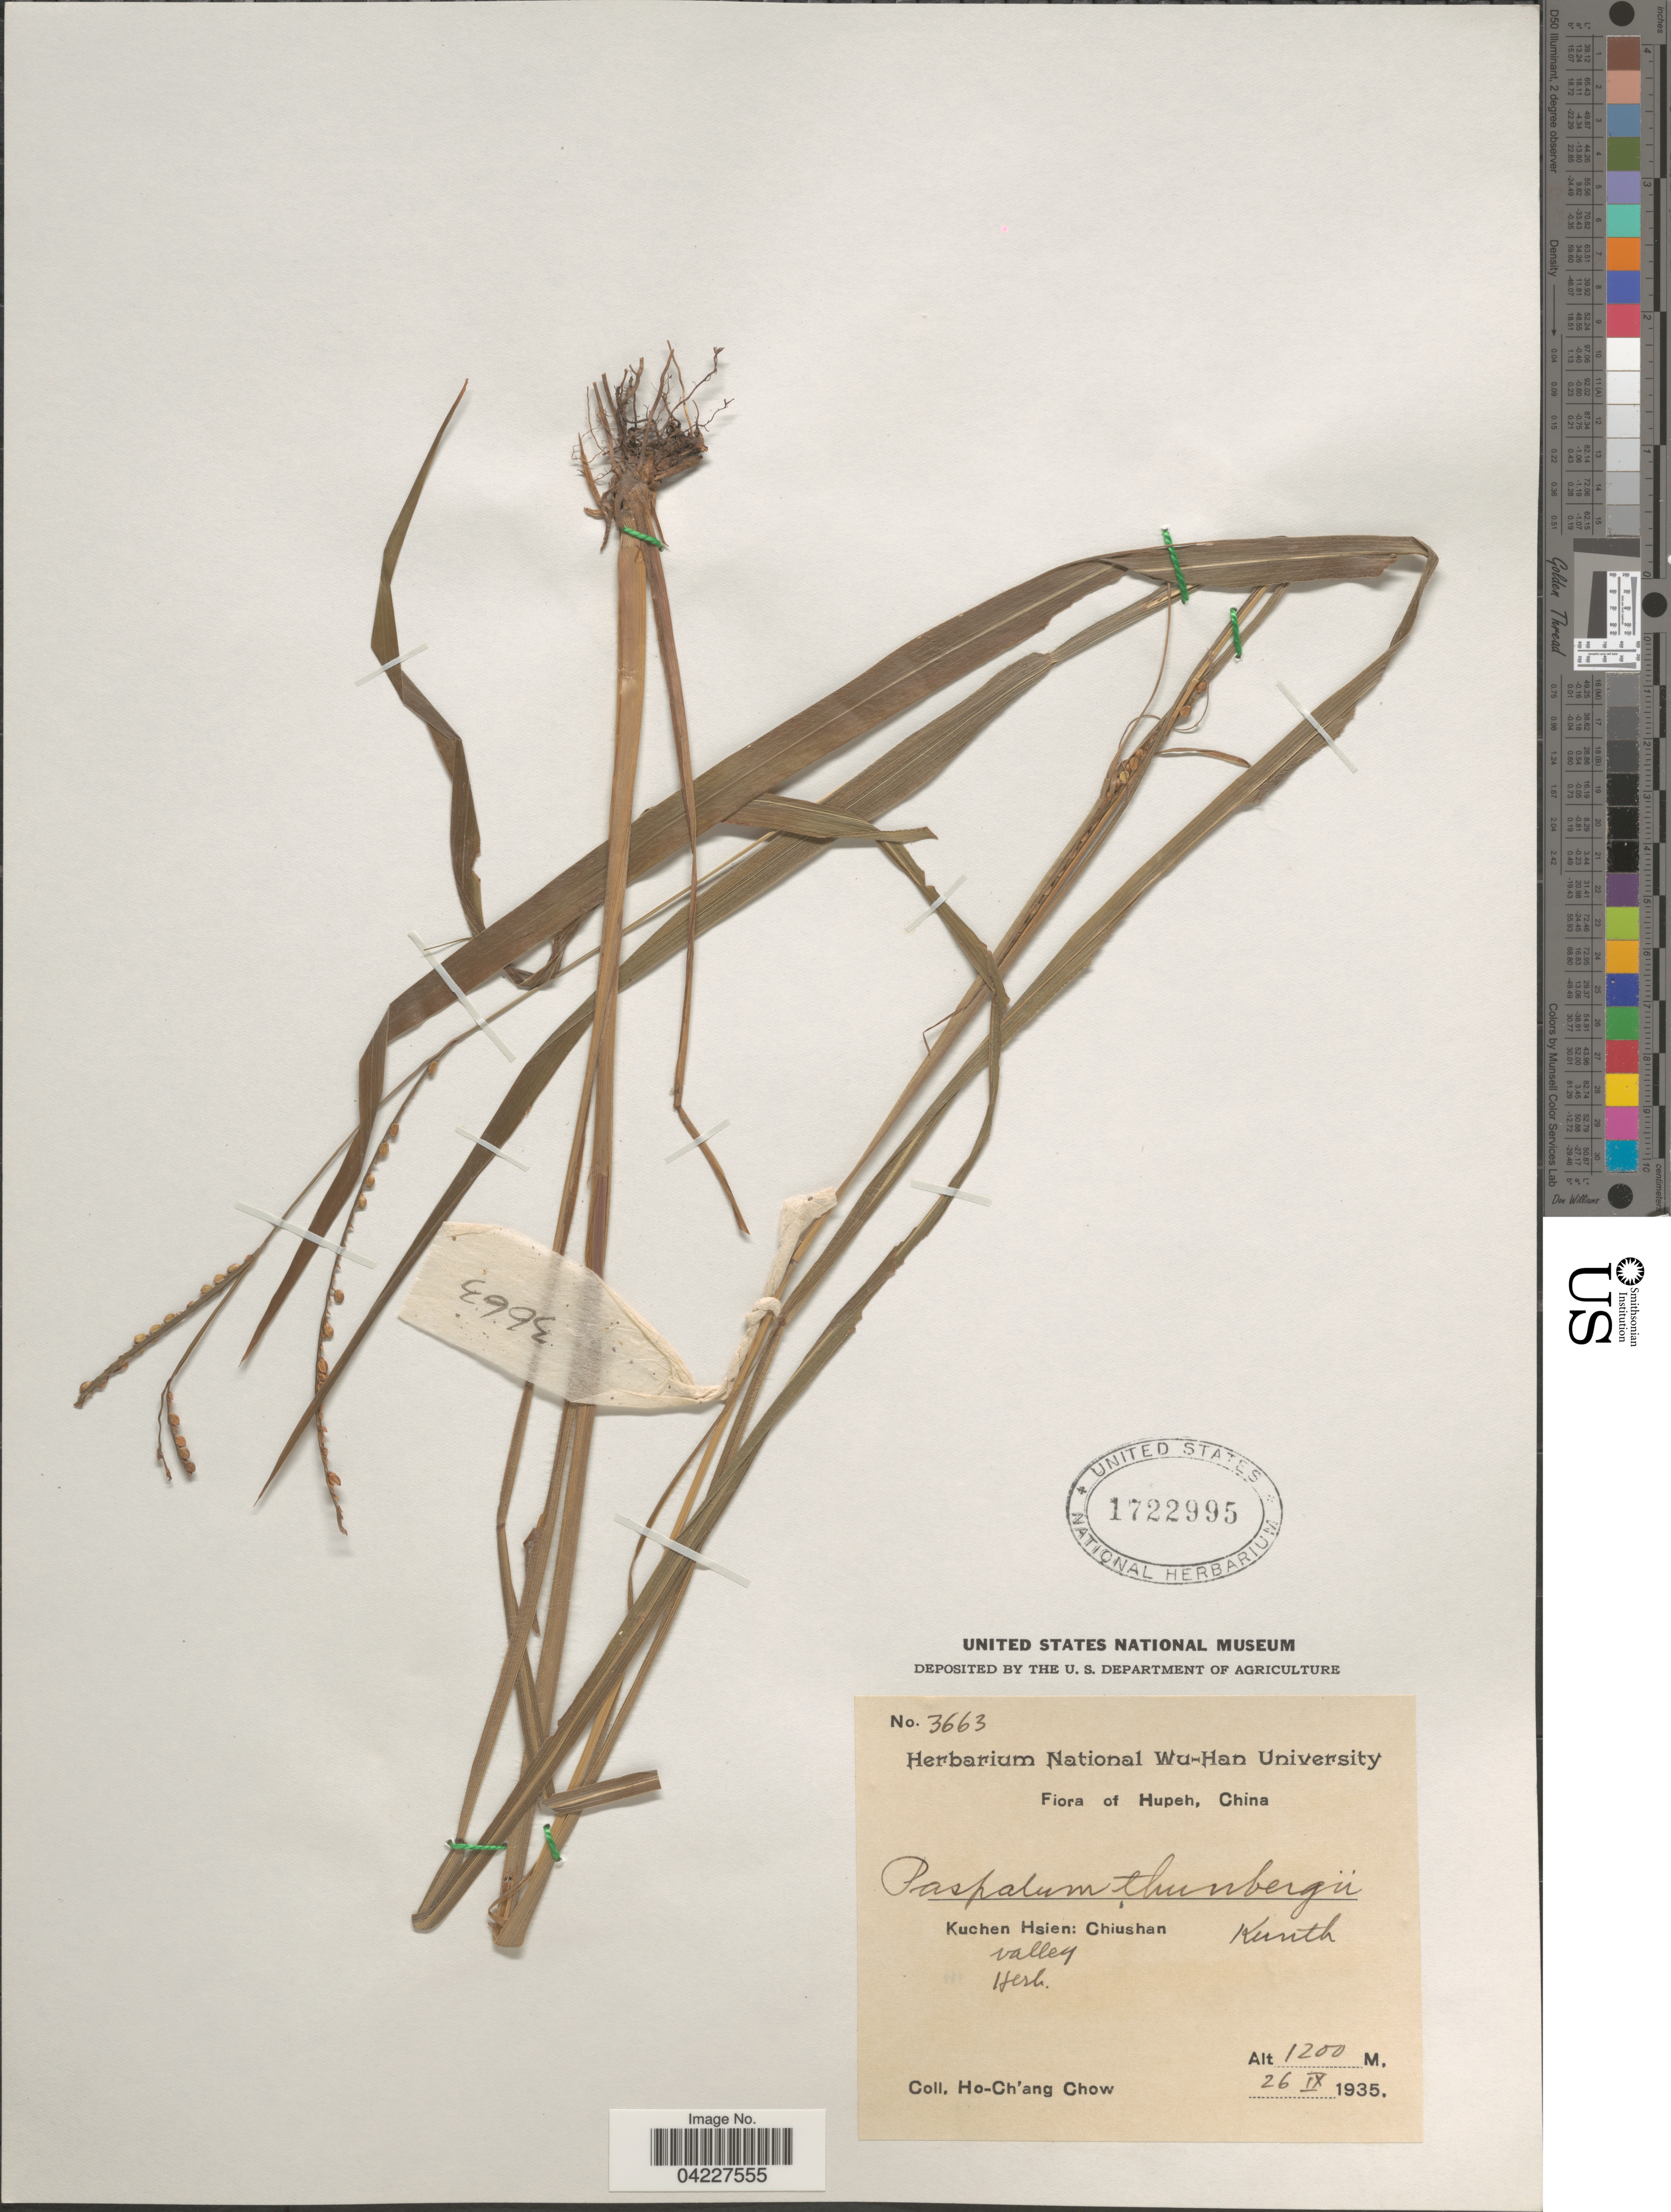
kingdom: Plantae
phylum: Tracheophyta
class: Liliopsida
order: Poales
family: Poaceae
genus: Paspalum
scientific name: Paspalum thunbergii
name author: Kunth ex Steud.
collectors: H. Chow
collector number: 3663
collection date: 1935-09-26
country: China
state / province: Hubei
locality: Hupeh. Kuchen Hsien: Chiushan valley.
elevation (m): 1200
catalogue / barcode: US 1722995